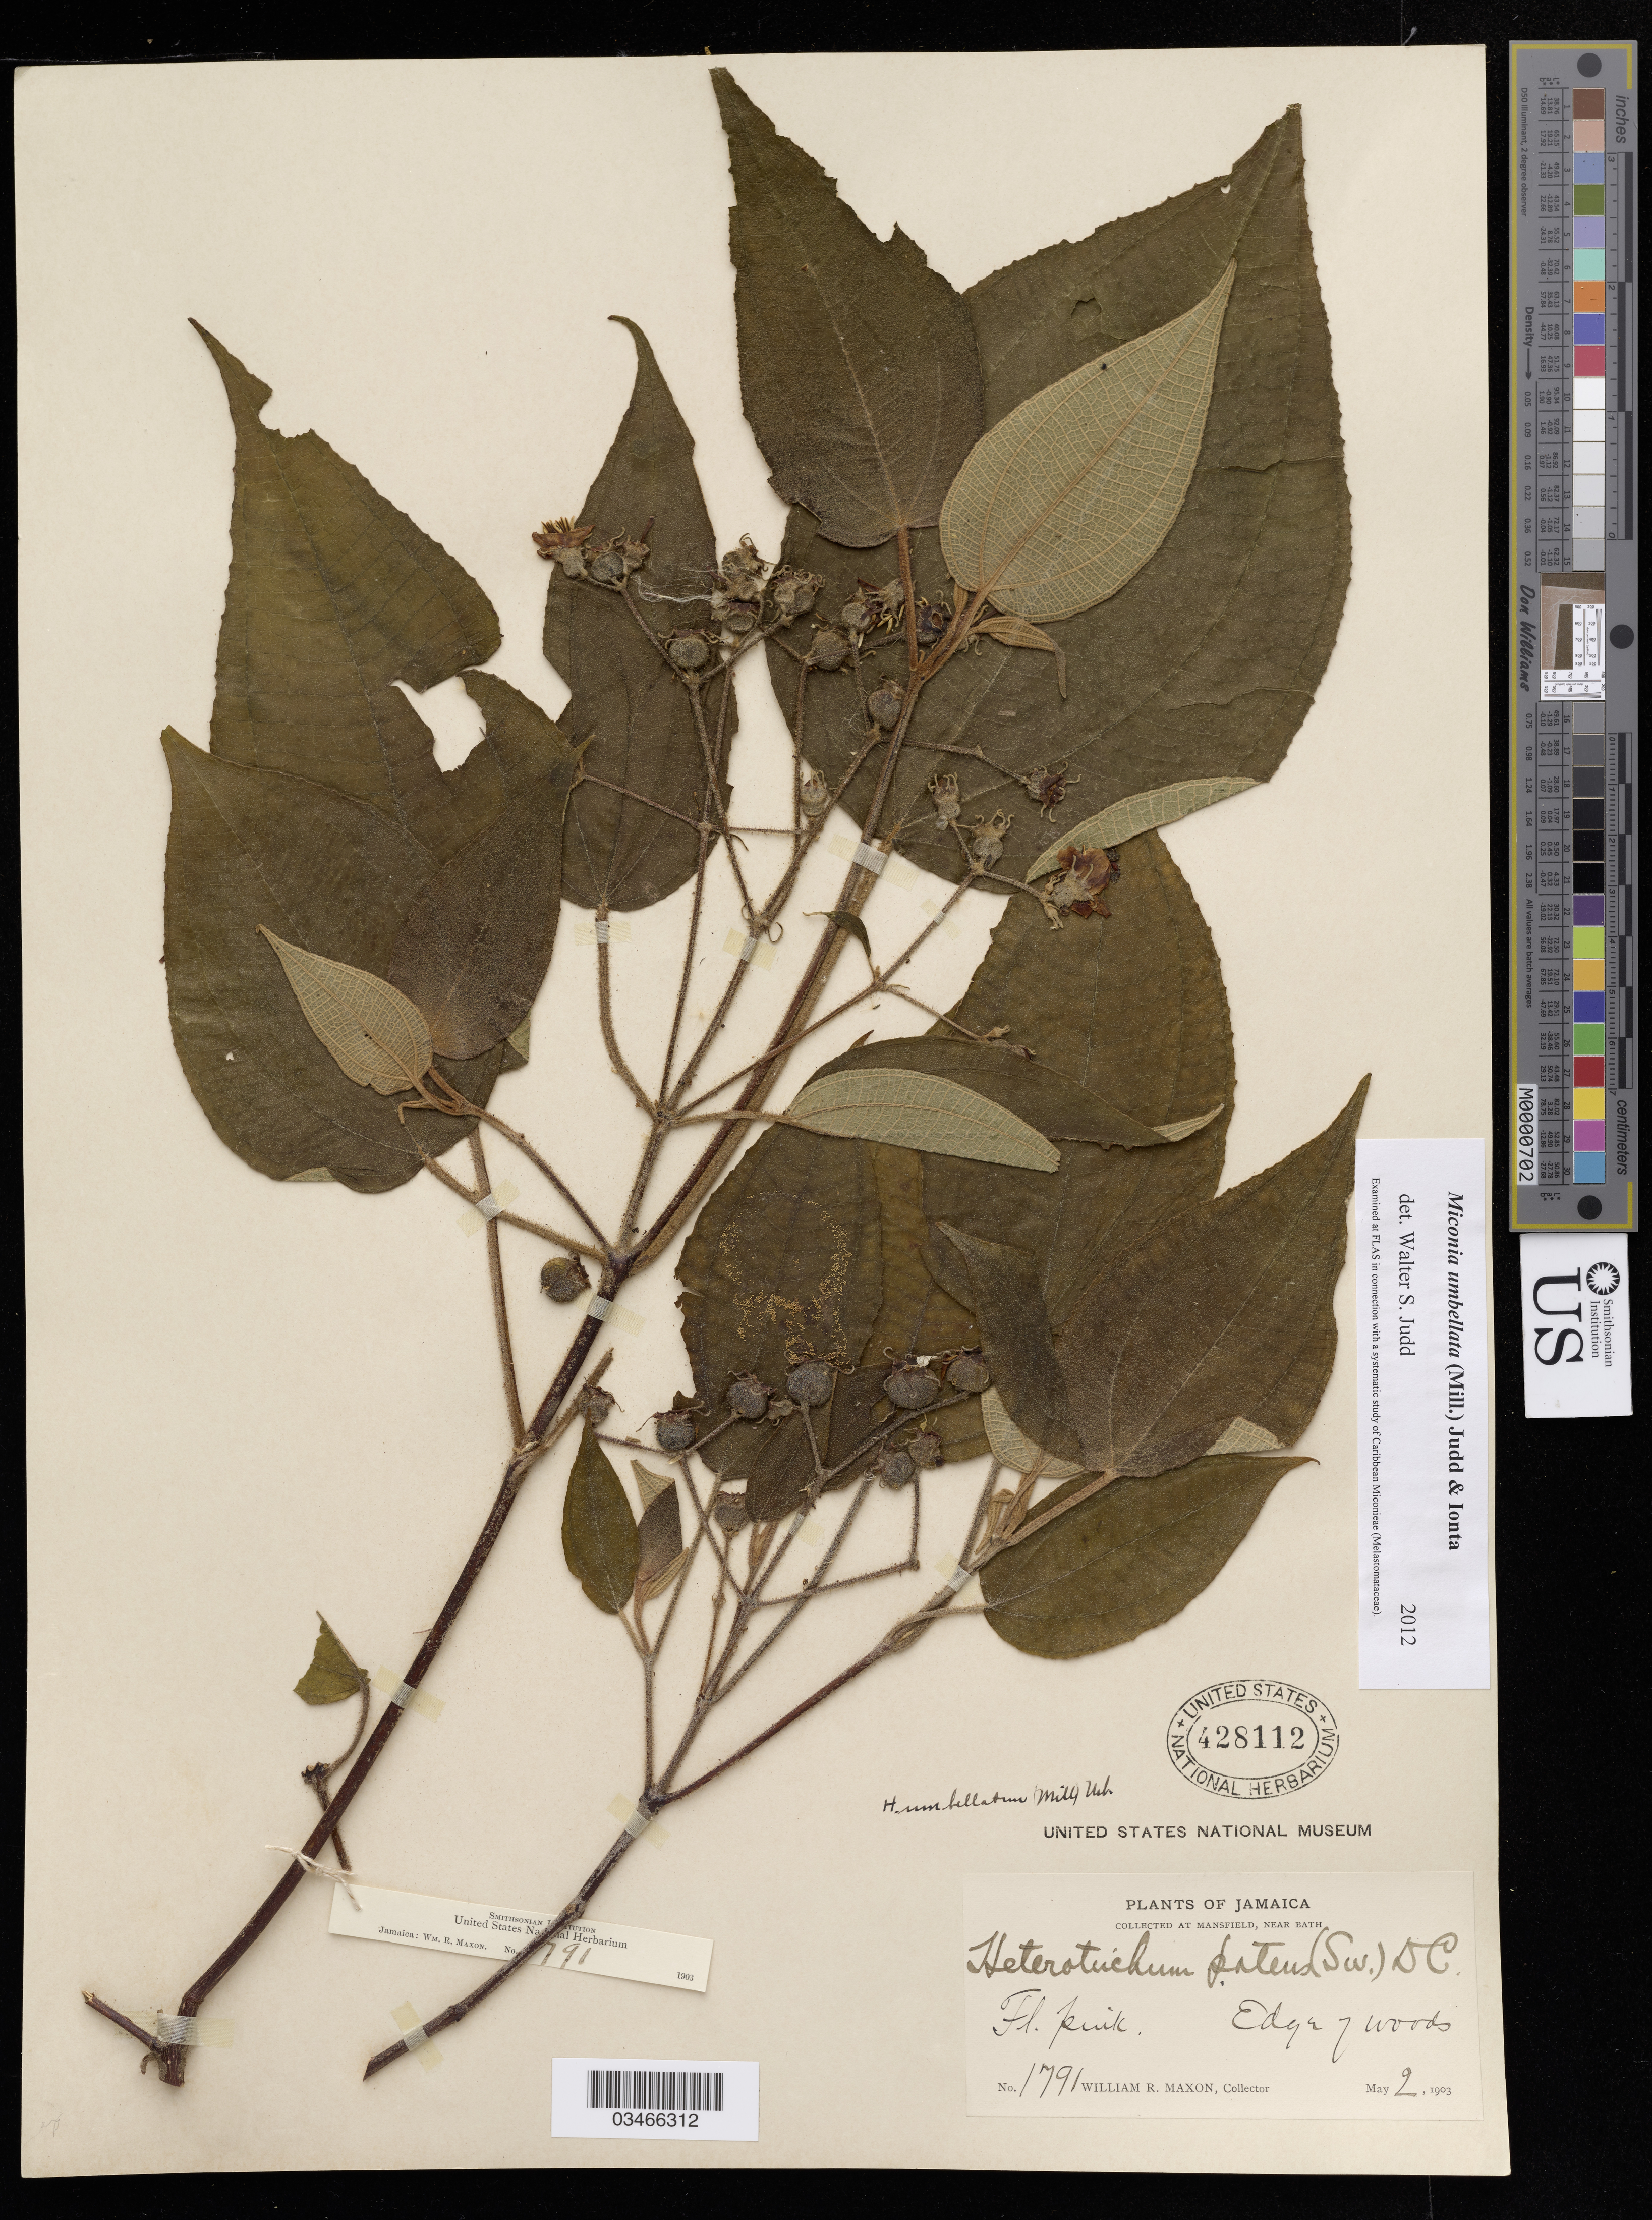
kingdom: Plantae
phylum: Tracheophyta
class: Magnoliopsida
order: Myrtales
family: Melastomataceae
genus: Miconia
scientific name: Miconia umbellata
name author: (Mill.) Judd & Ionta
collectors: W. R. Maxon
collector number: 1791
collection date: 1903-05-02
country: Jamaica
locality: Mansfield, near Bath.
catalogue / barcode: US 428112